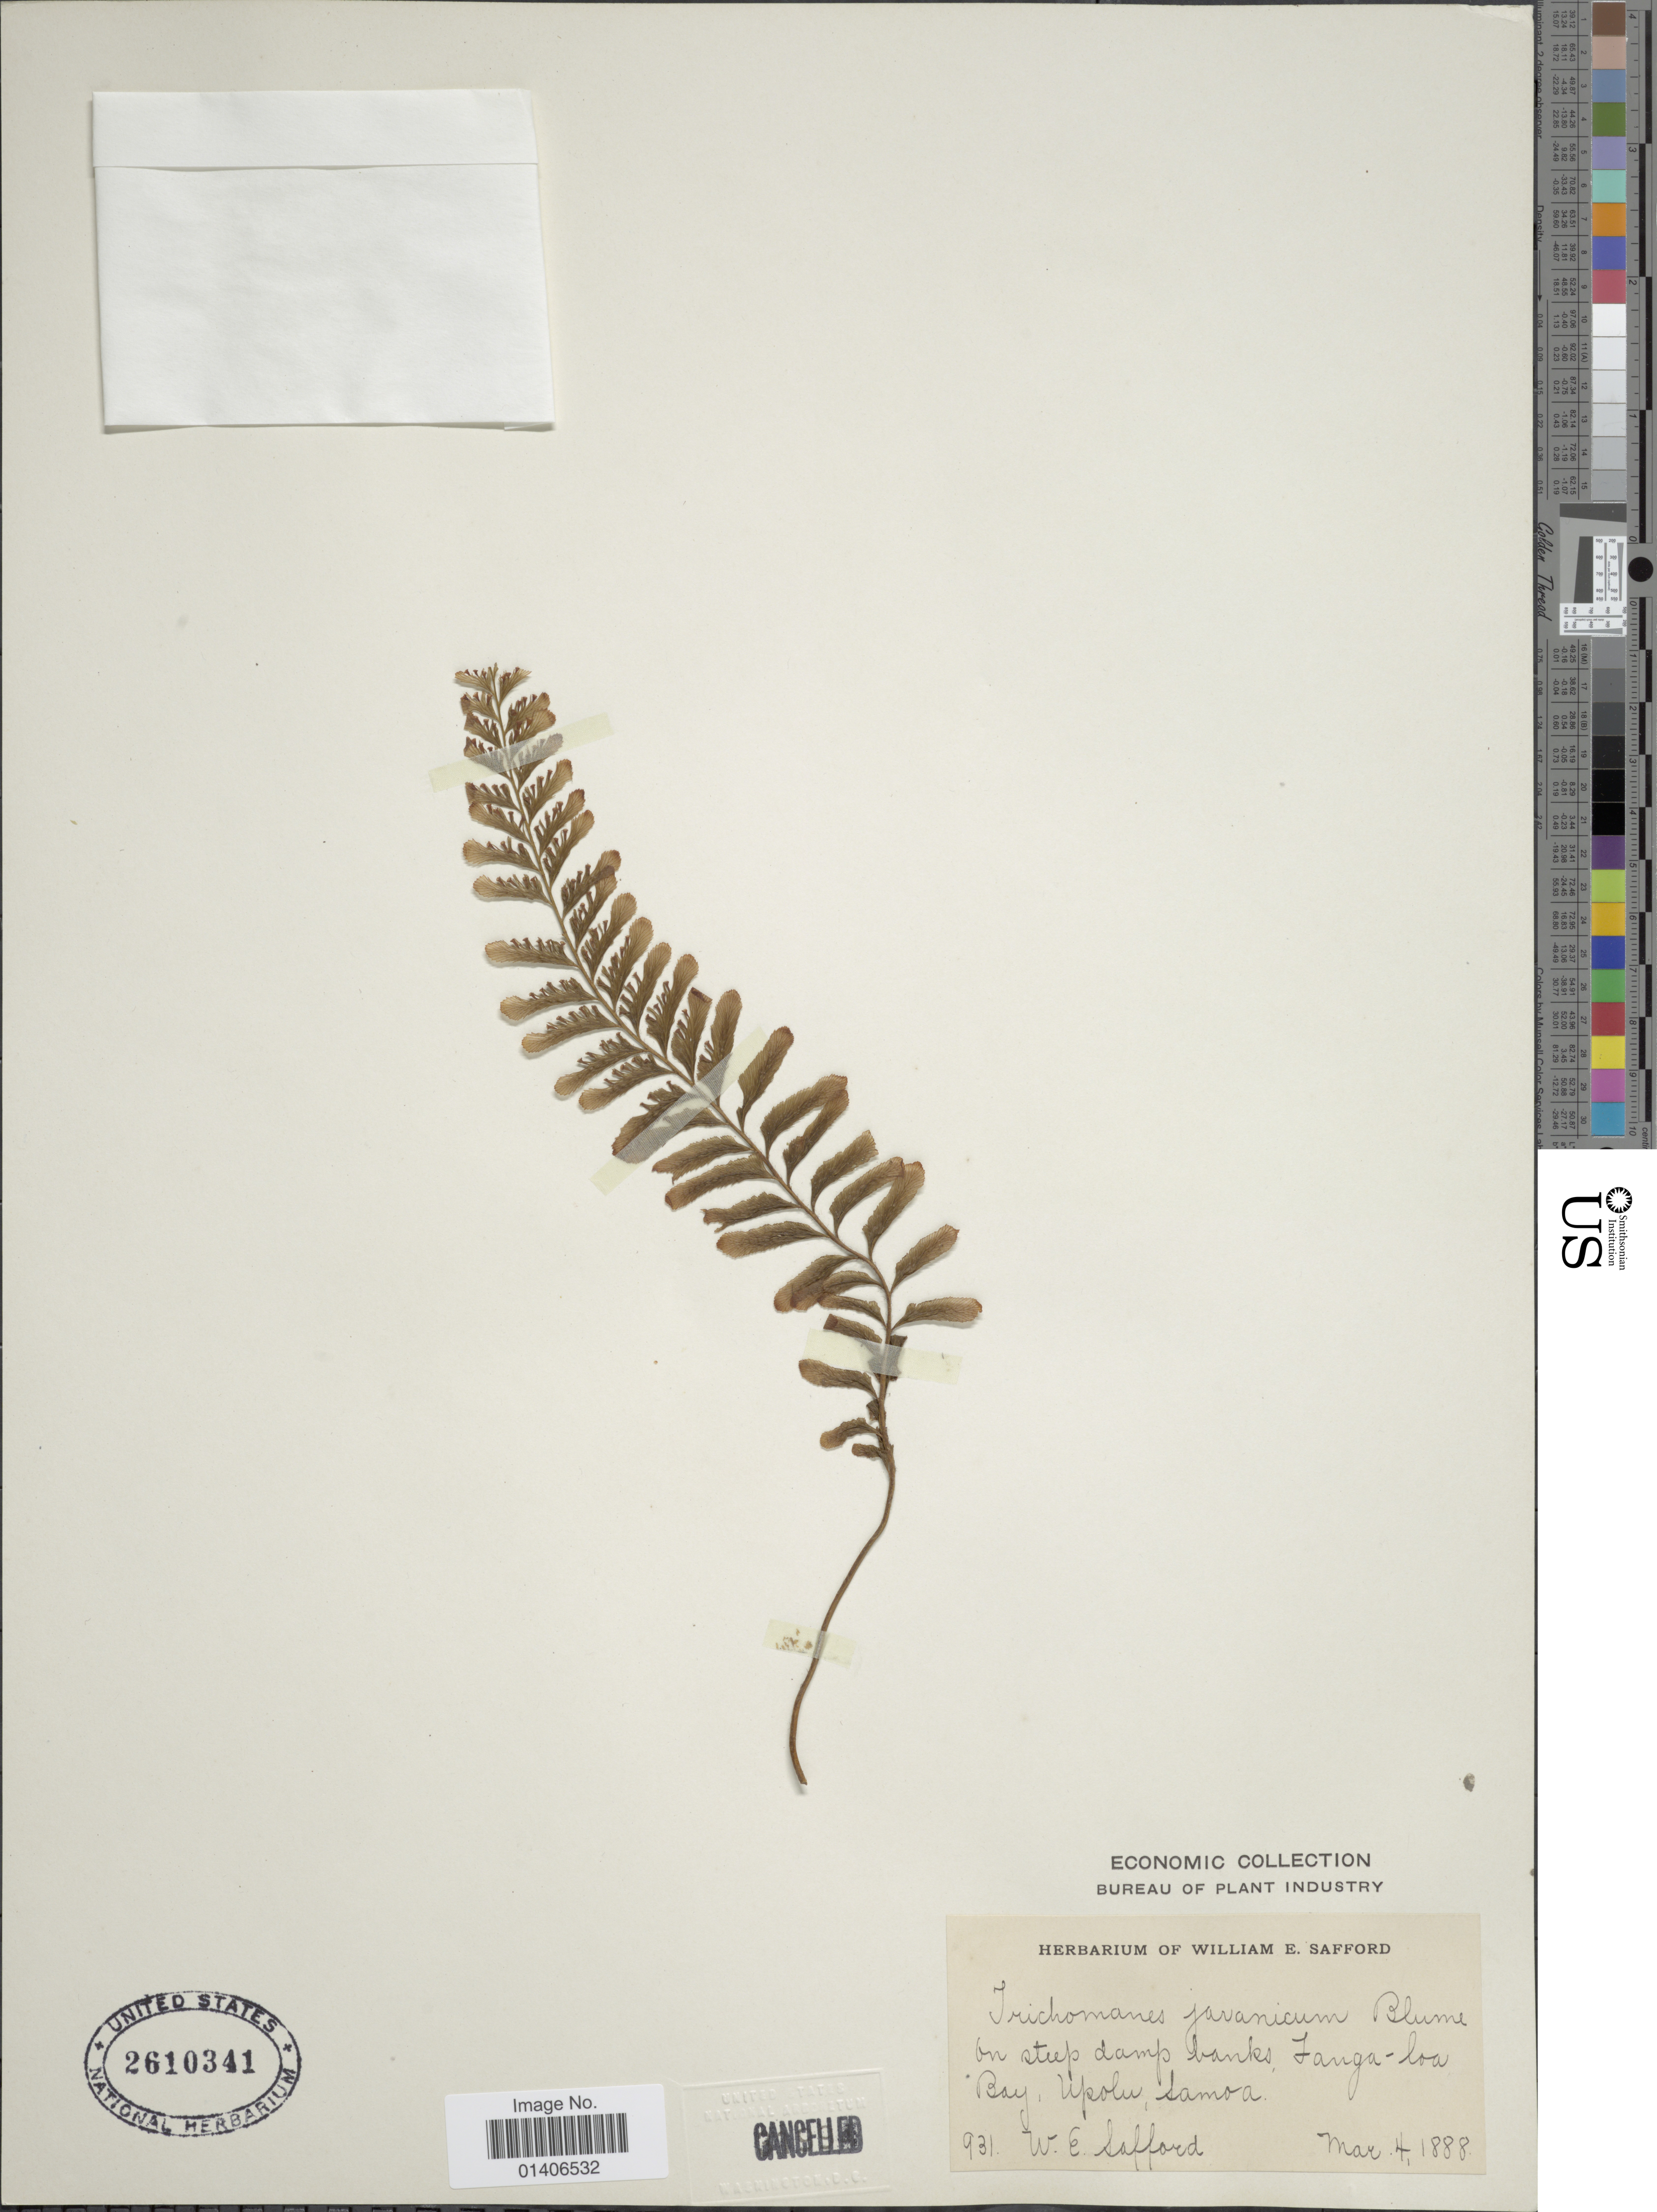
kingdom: Plantae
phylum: Tracheophyta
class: Polypodiopsida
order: Hymenophyllales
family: Hymenophyllaceae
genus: Cephalomanes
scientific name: Cephalomanes atrovirens subsp. boryanum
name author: (Kunze) K. Iwats.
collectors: W. E. Safford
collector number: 931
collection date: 1888-03-04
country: Samoa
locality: On steep damp banks, Langa-loa Bay, Upolu, Samoa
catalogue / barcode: US 2610341